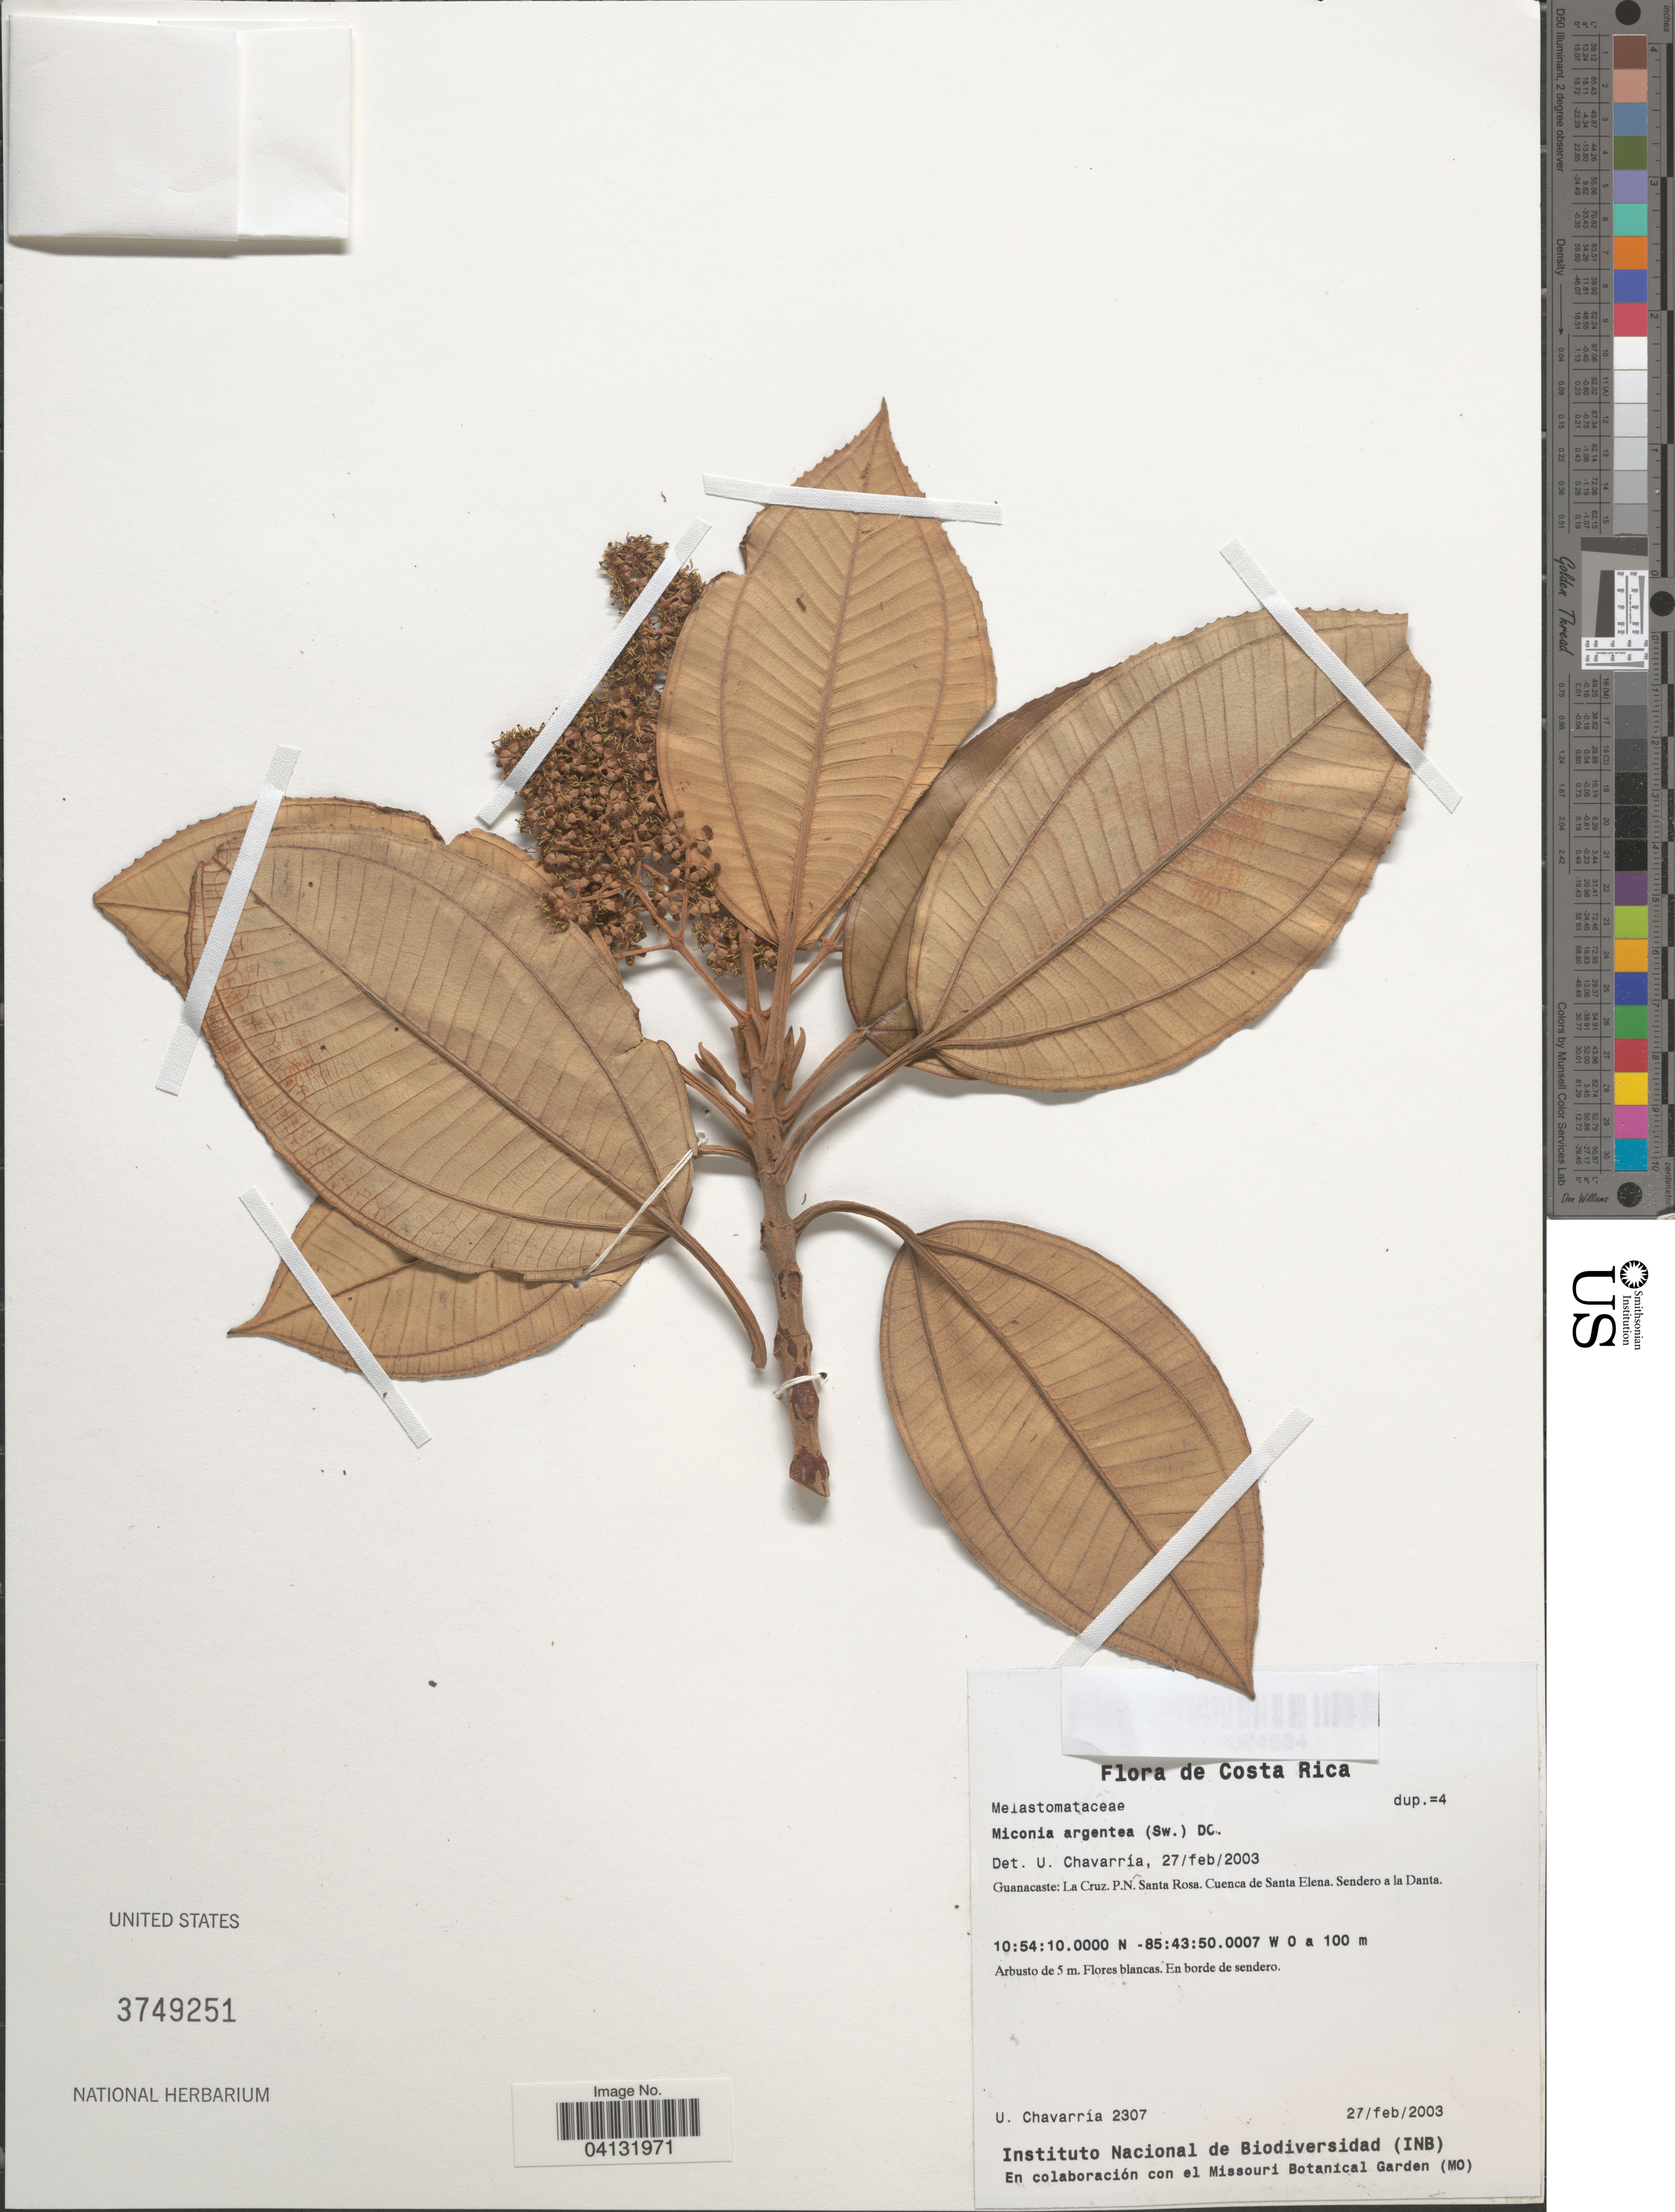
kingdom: Plantae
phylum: Tracheophyta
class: Magnoliopsida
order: Myrtales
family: Melastomataceae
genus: Miconia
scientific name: Miconia argentea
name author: (Sw.) DC.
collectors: U. Chavarría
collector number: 2307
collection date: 2003-02-27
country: Costa Rica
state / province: Guanacaste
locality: La Cruz. P.N. Santa Rosa. Cuenca de Santa Elena. Sendero a la Danta.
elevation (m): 0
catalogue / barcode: US 3749251